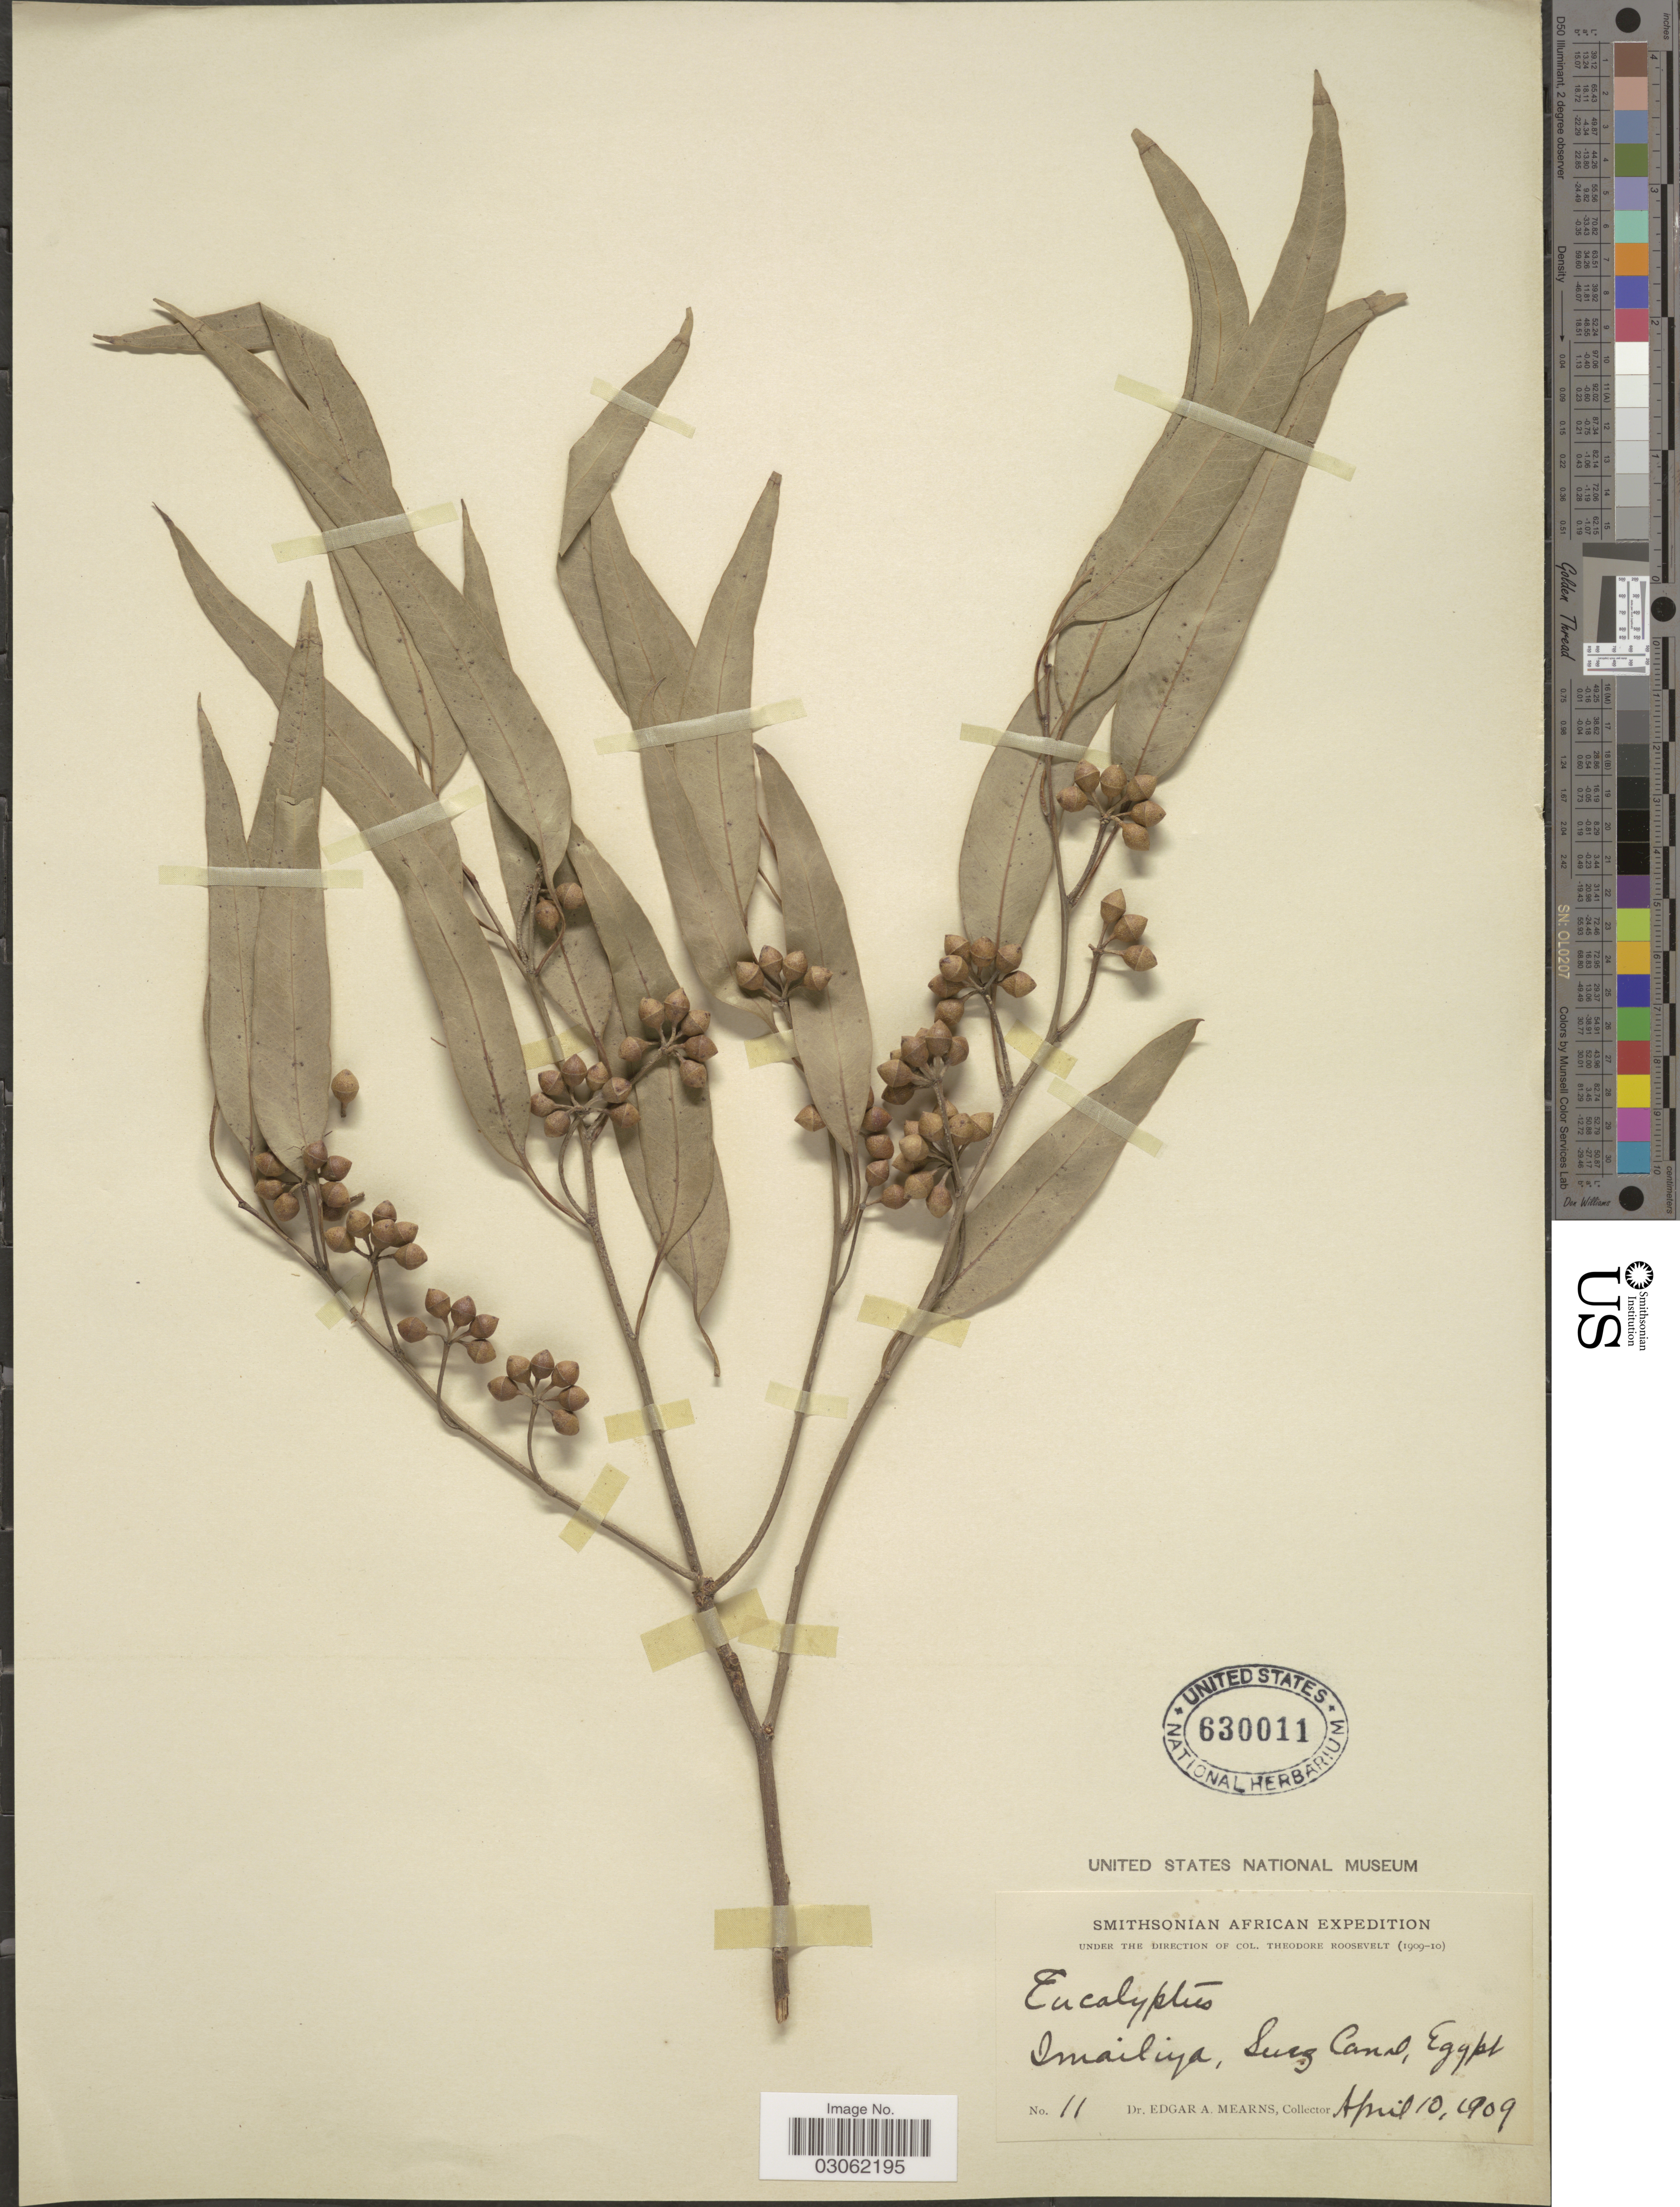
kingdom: Plantae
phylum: Tracheophyta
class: Magnoliopsida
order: Myrtales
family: Myrtaceae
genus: Eucalyptus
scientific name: Eucalyptus sp.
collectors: E. A. Mearns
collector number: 11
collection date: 1909-04-10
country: Egypt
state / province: Al Isma'iliyah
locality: Ismailiya, Suez Canal, Egypt.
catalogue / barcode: US 630011